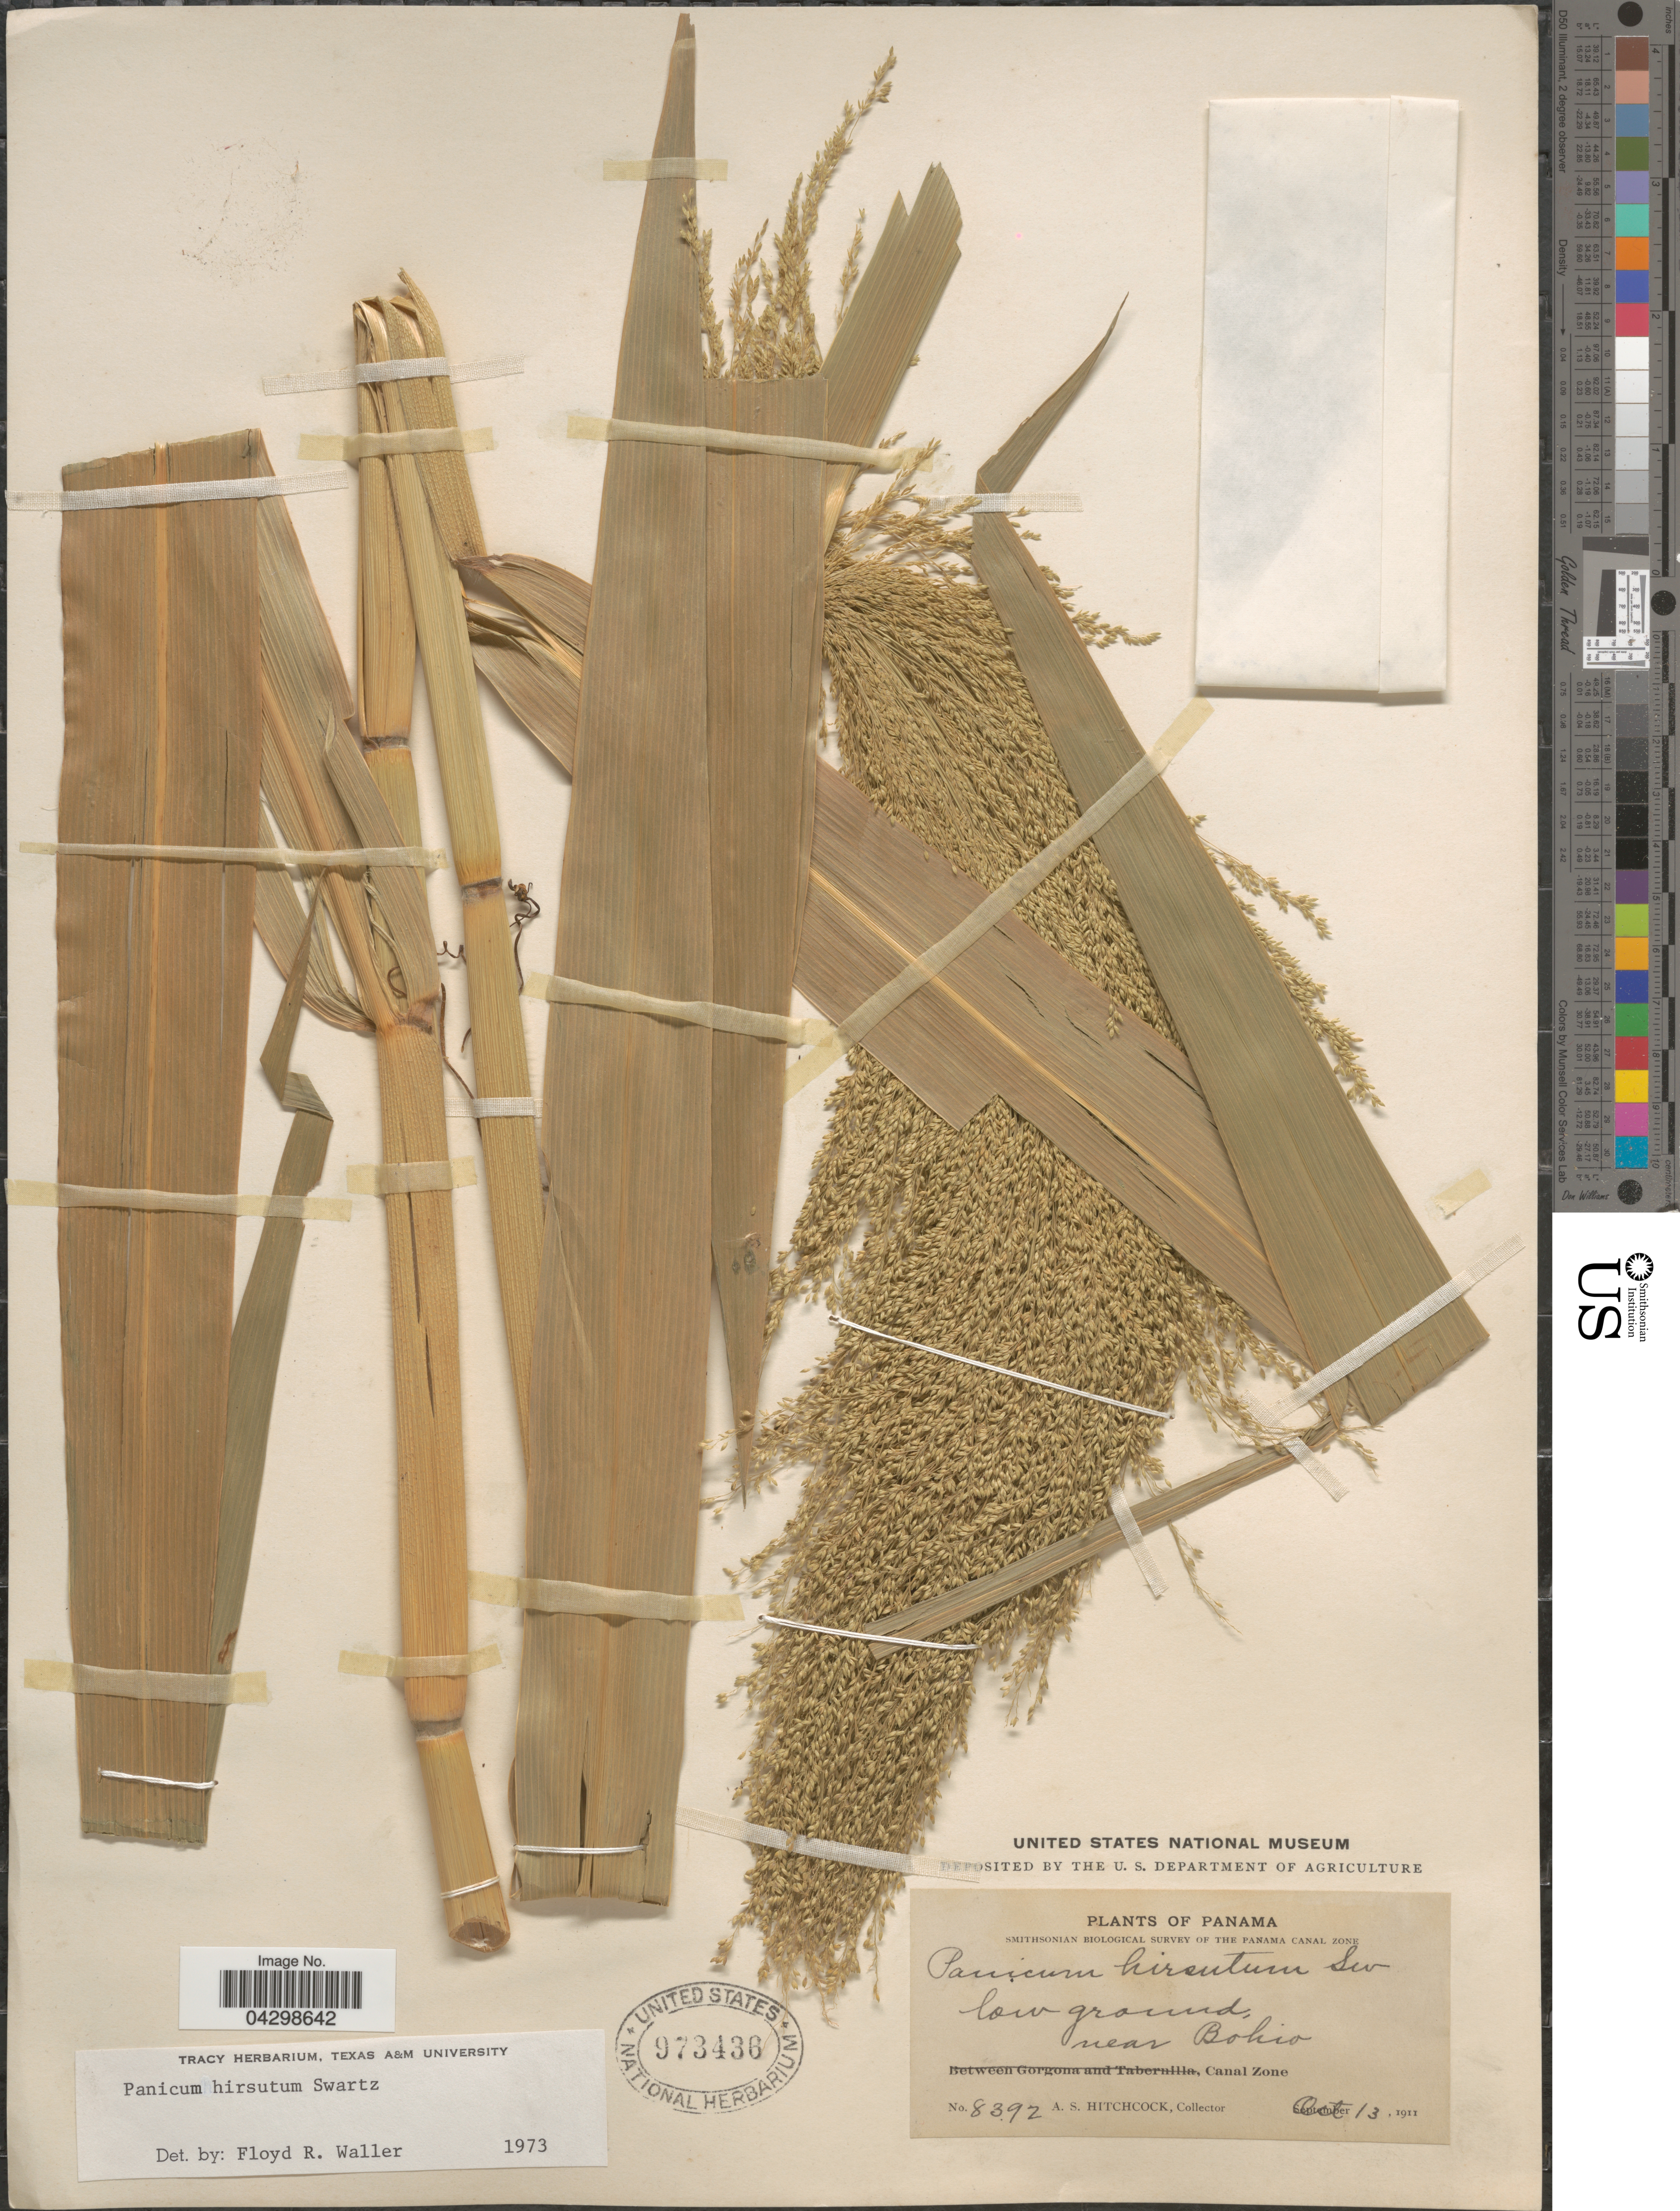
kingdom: Plantae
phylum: Tracheophyta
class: Liliopsida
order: Poales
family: Poaceae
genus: Panicum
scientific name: Panicum hirsutum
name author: Sw.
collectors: A. S. Hitchcock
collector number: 8392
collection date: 1911-10-13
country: Panama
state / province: Colón / Panamá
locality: Smithsonian Biological Survey of the Panama Canal Zone. Low ground, near Bohio. Canal Zone.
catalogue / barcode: US 973436